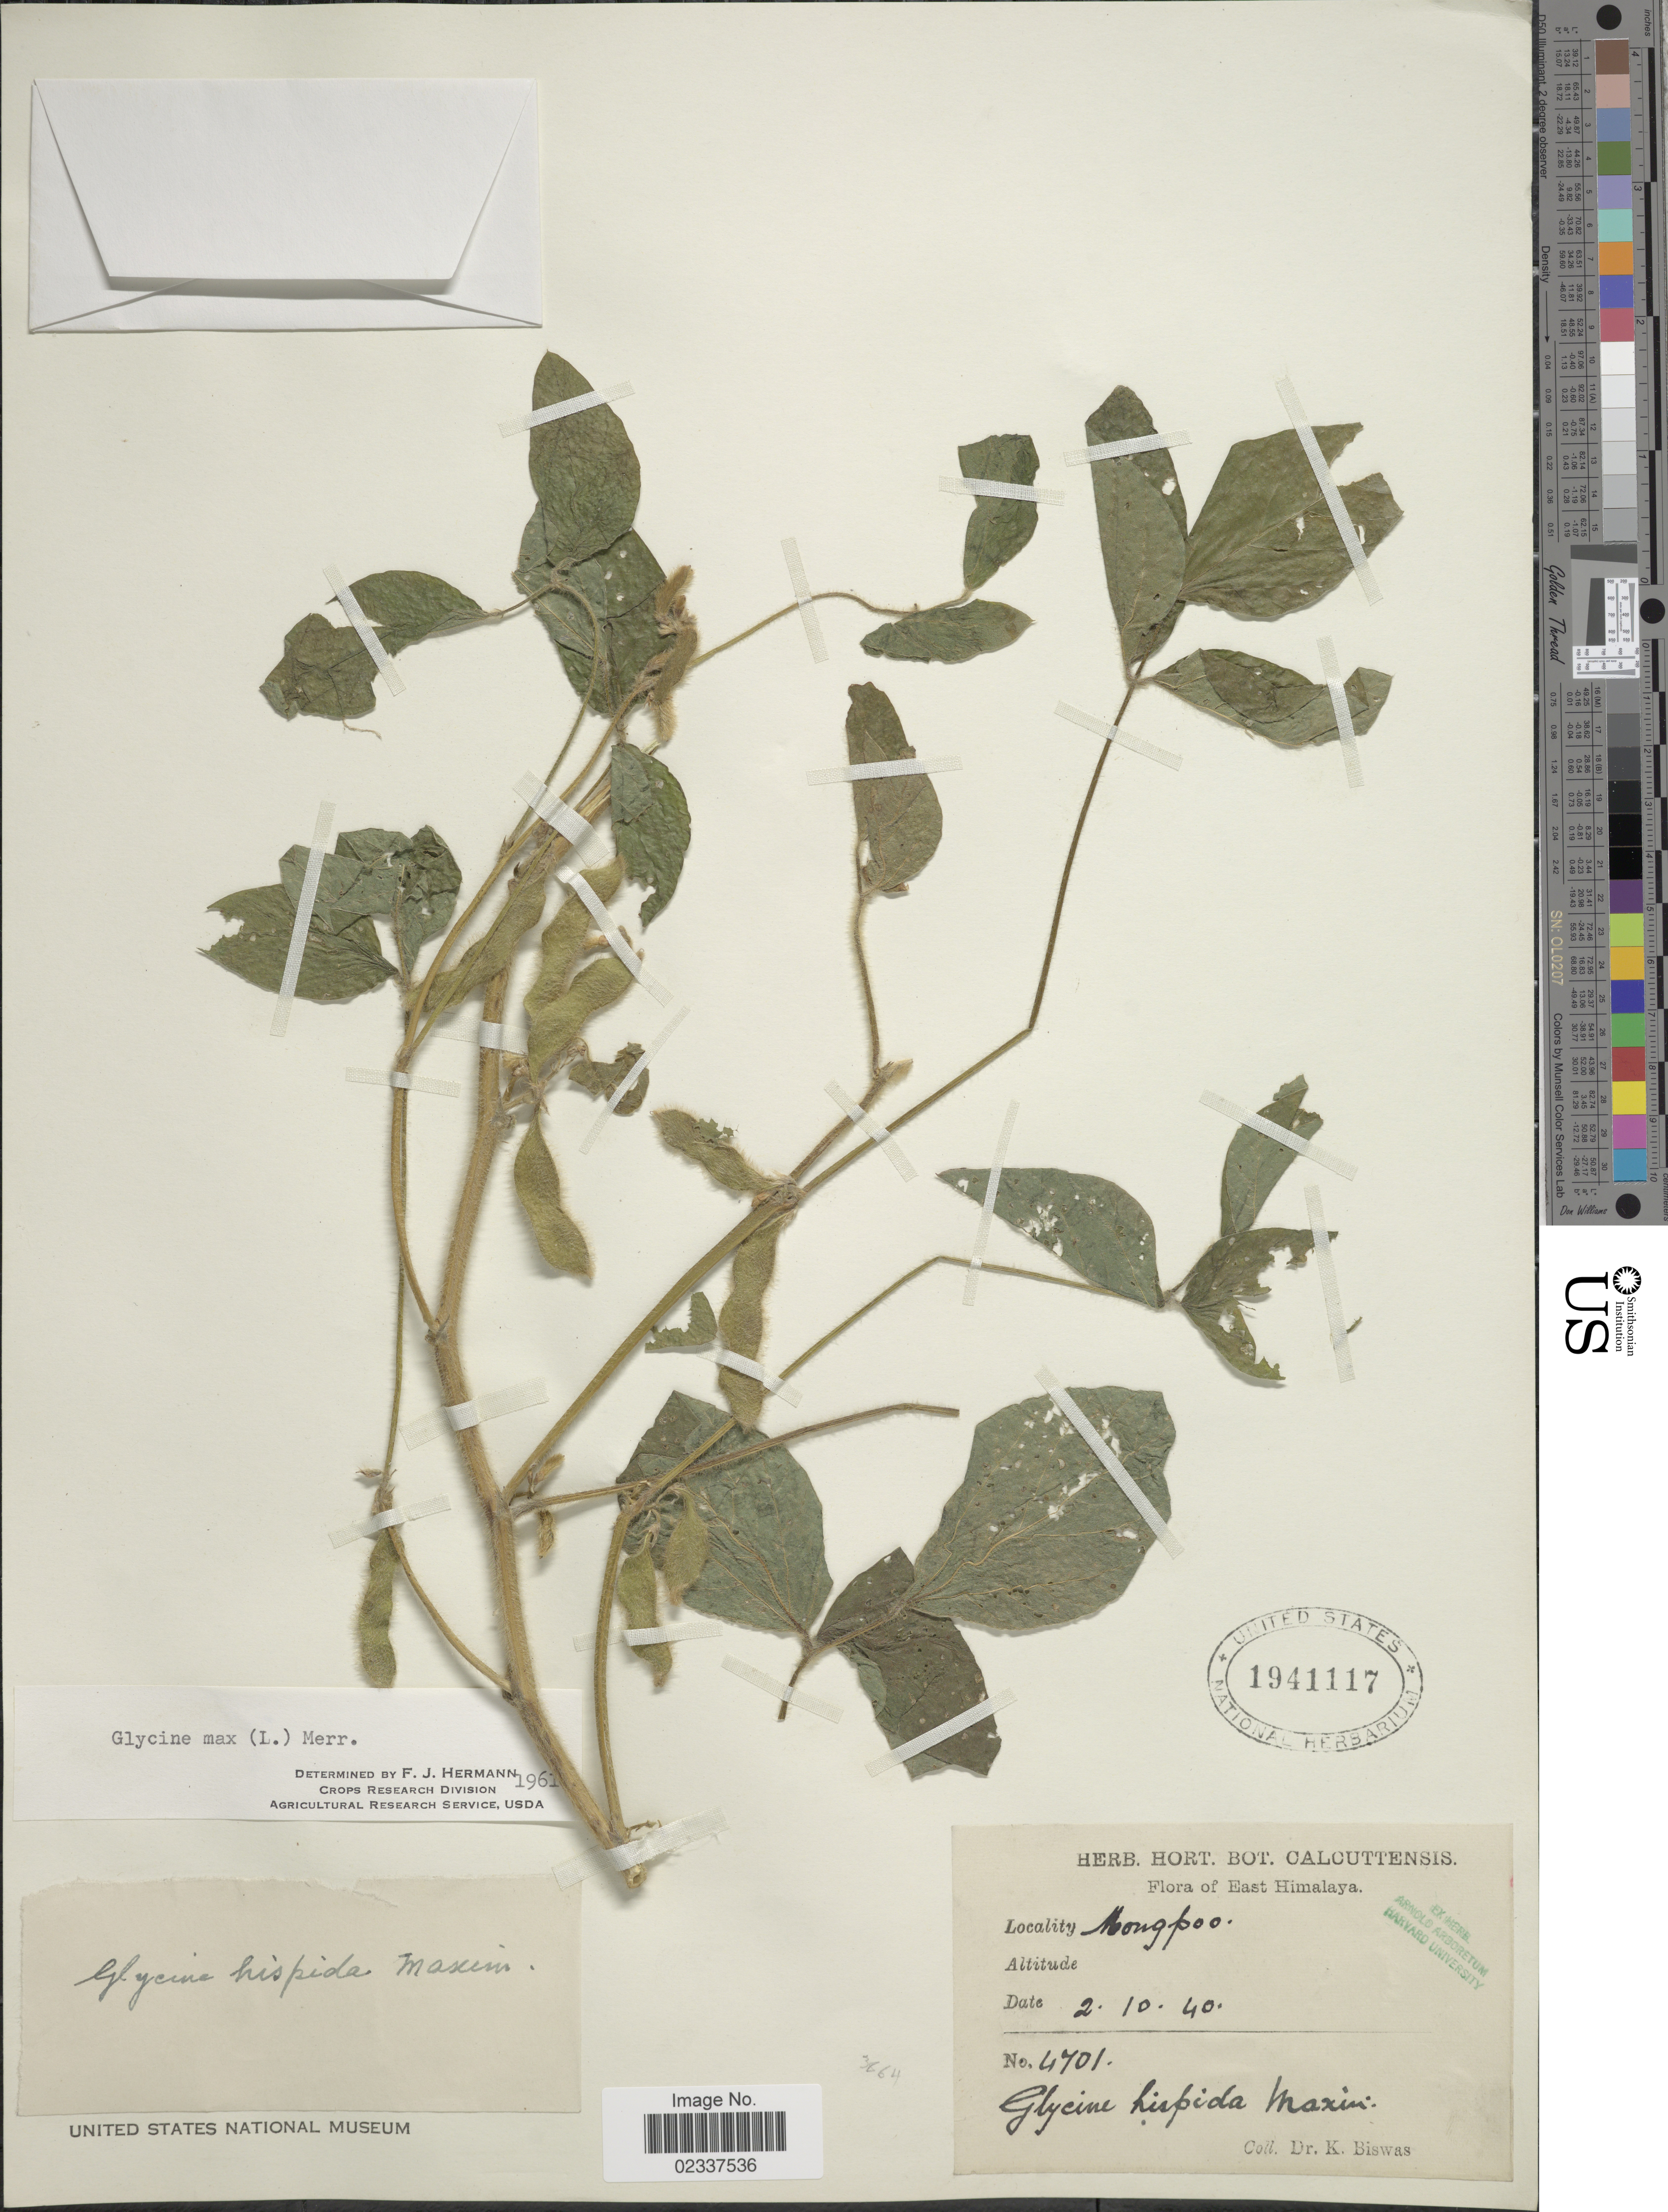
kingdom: Plantae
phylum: Tracheophyta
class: Magnoliopsida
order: Fabales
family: Fabaceae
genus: Glycine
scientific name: Glycine max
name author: (L.) Merr.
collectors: K. Biswas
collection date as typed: Transcribed d/m/y: 10/2/40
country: India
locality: East Himalaya, Mungpoo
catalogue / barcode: US 1941117